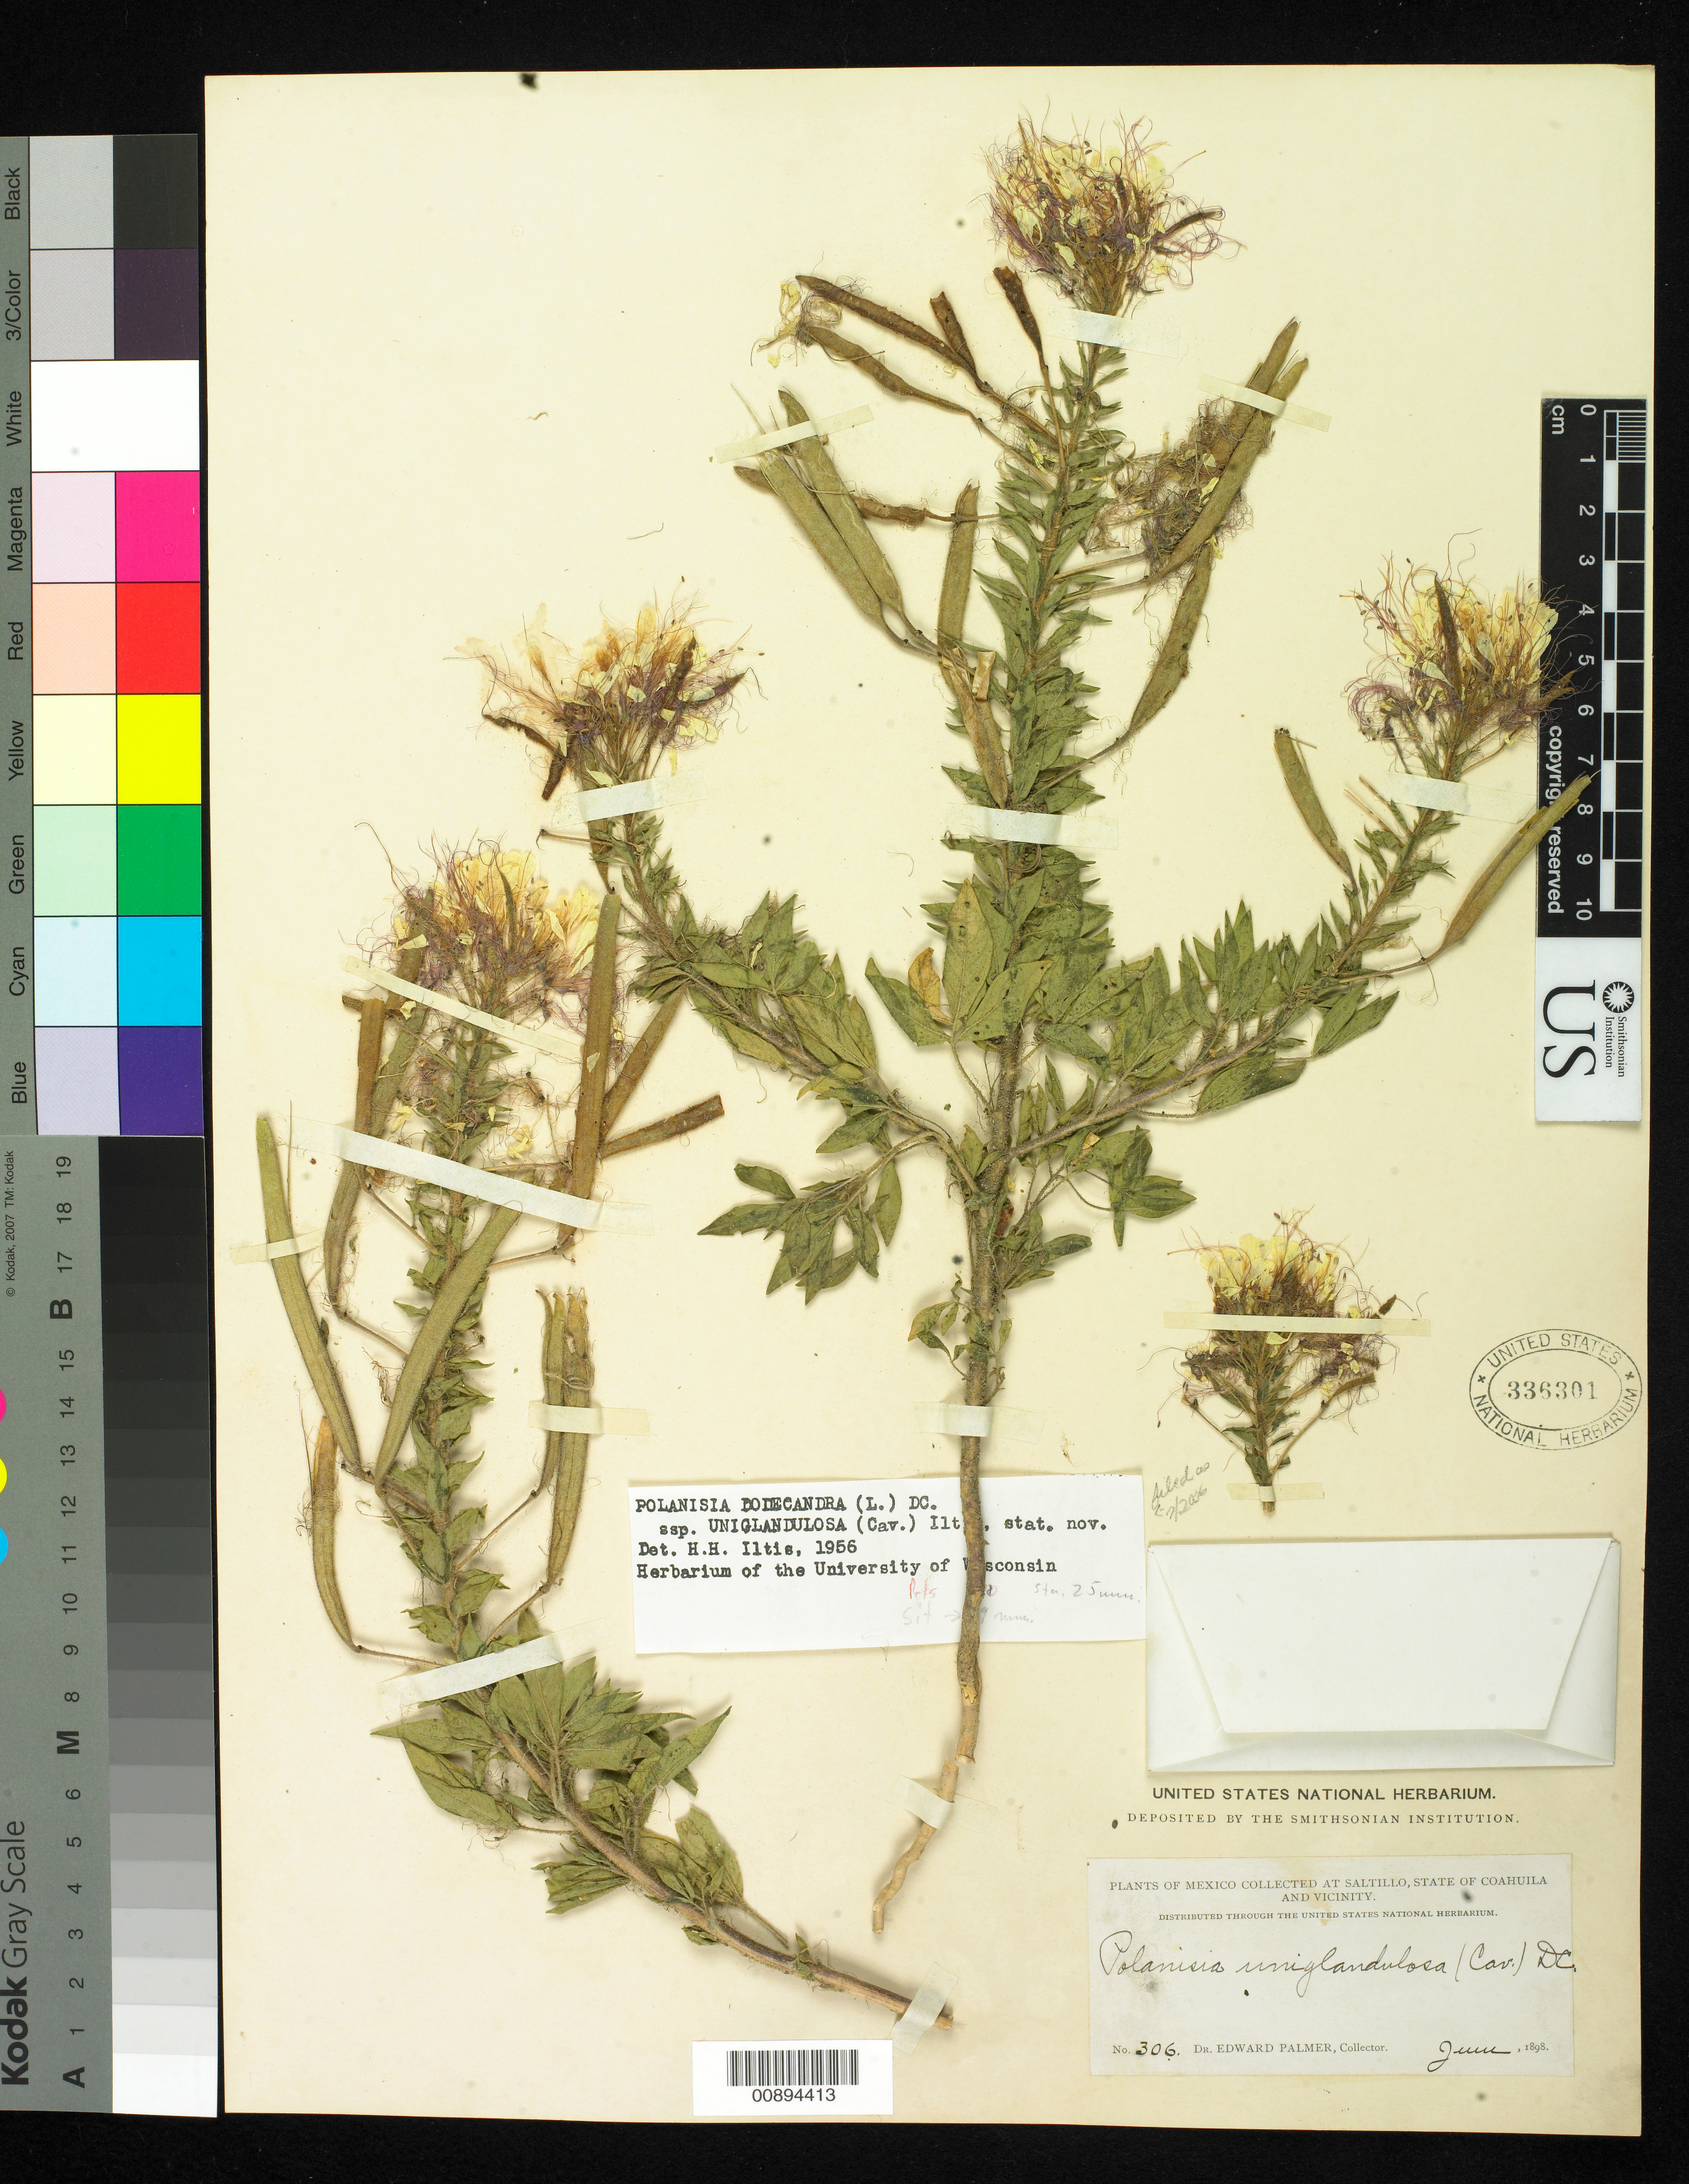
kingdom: Plantae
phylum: Tracheophyta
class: Magnoliopsida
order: Brassicales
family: Cleomaceae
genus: Polanisia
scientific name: Polanisia uniglandulosa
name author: (Cav.) DC.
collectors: E. Palmer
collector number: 306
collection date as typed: Jun 1898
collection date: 1898-06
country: Mexico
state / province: Coahuila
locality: Saltillo, Coahuila and vicinity.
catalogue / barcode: US 336301